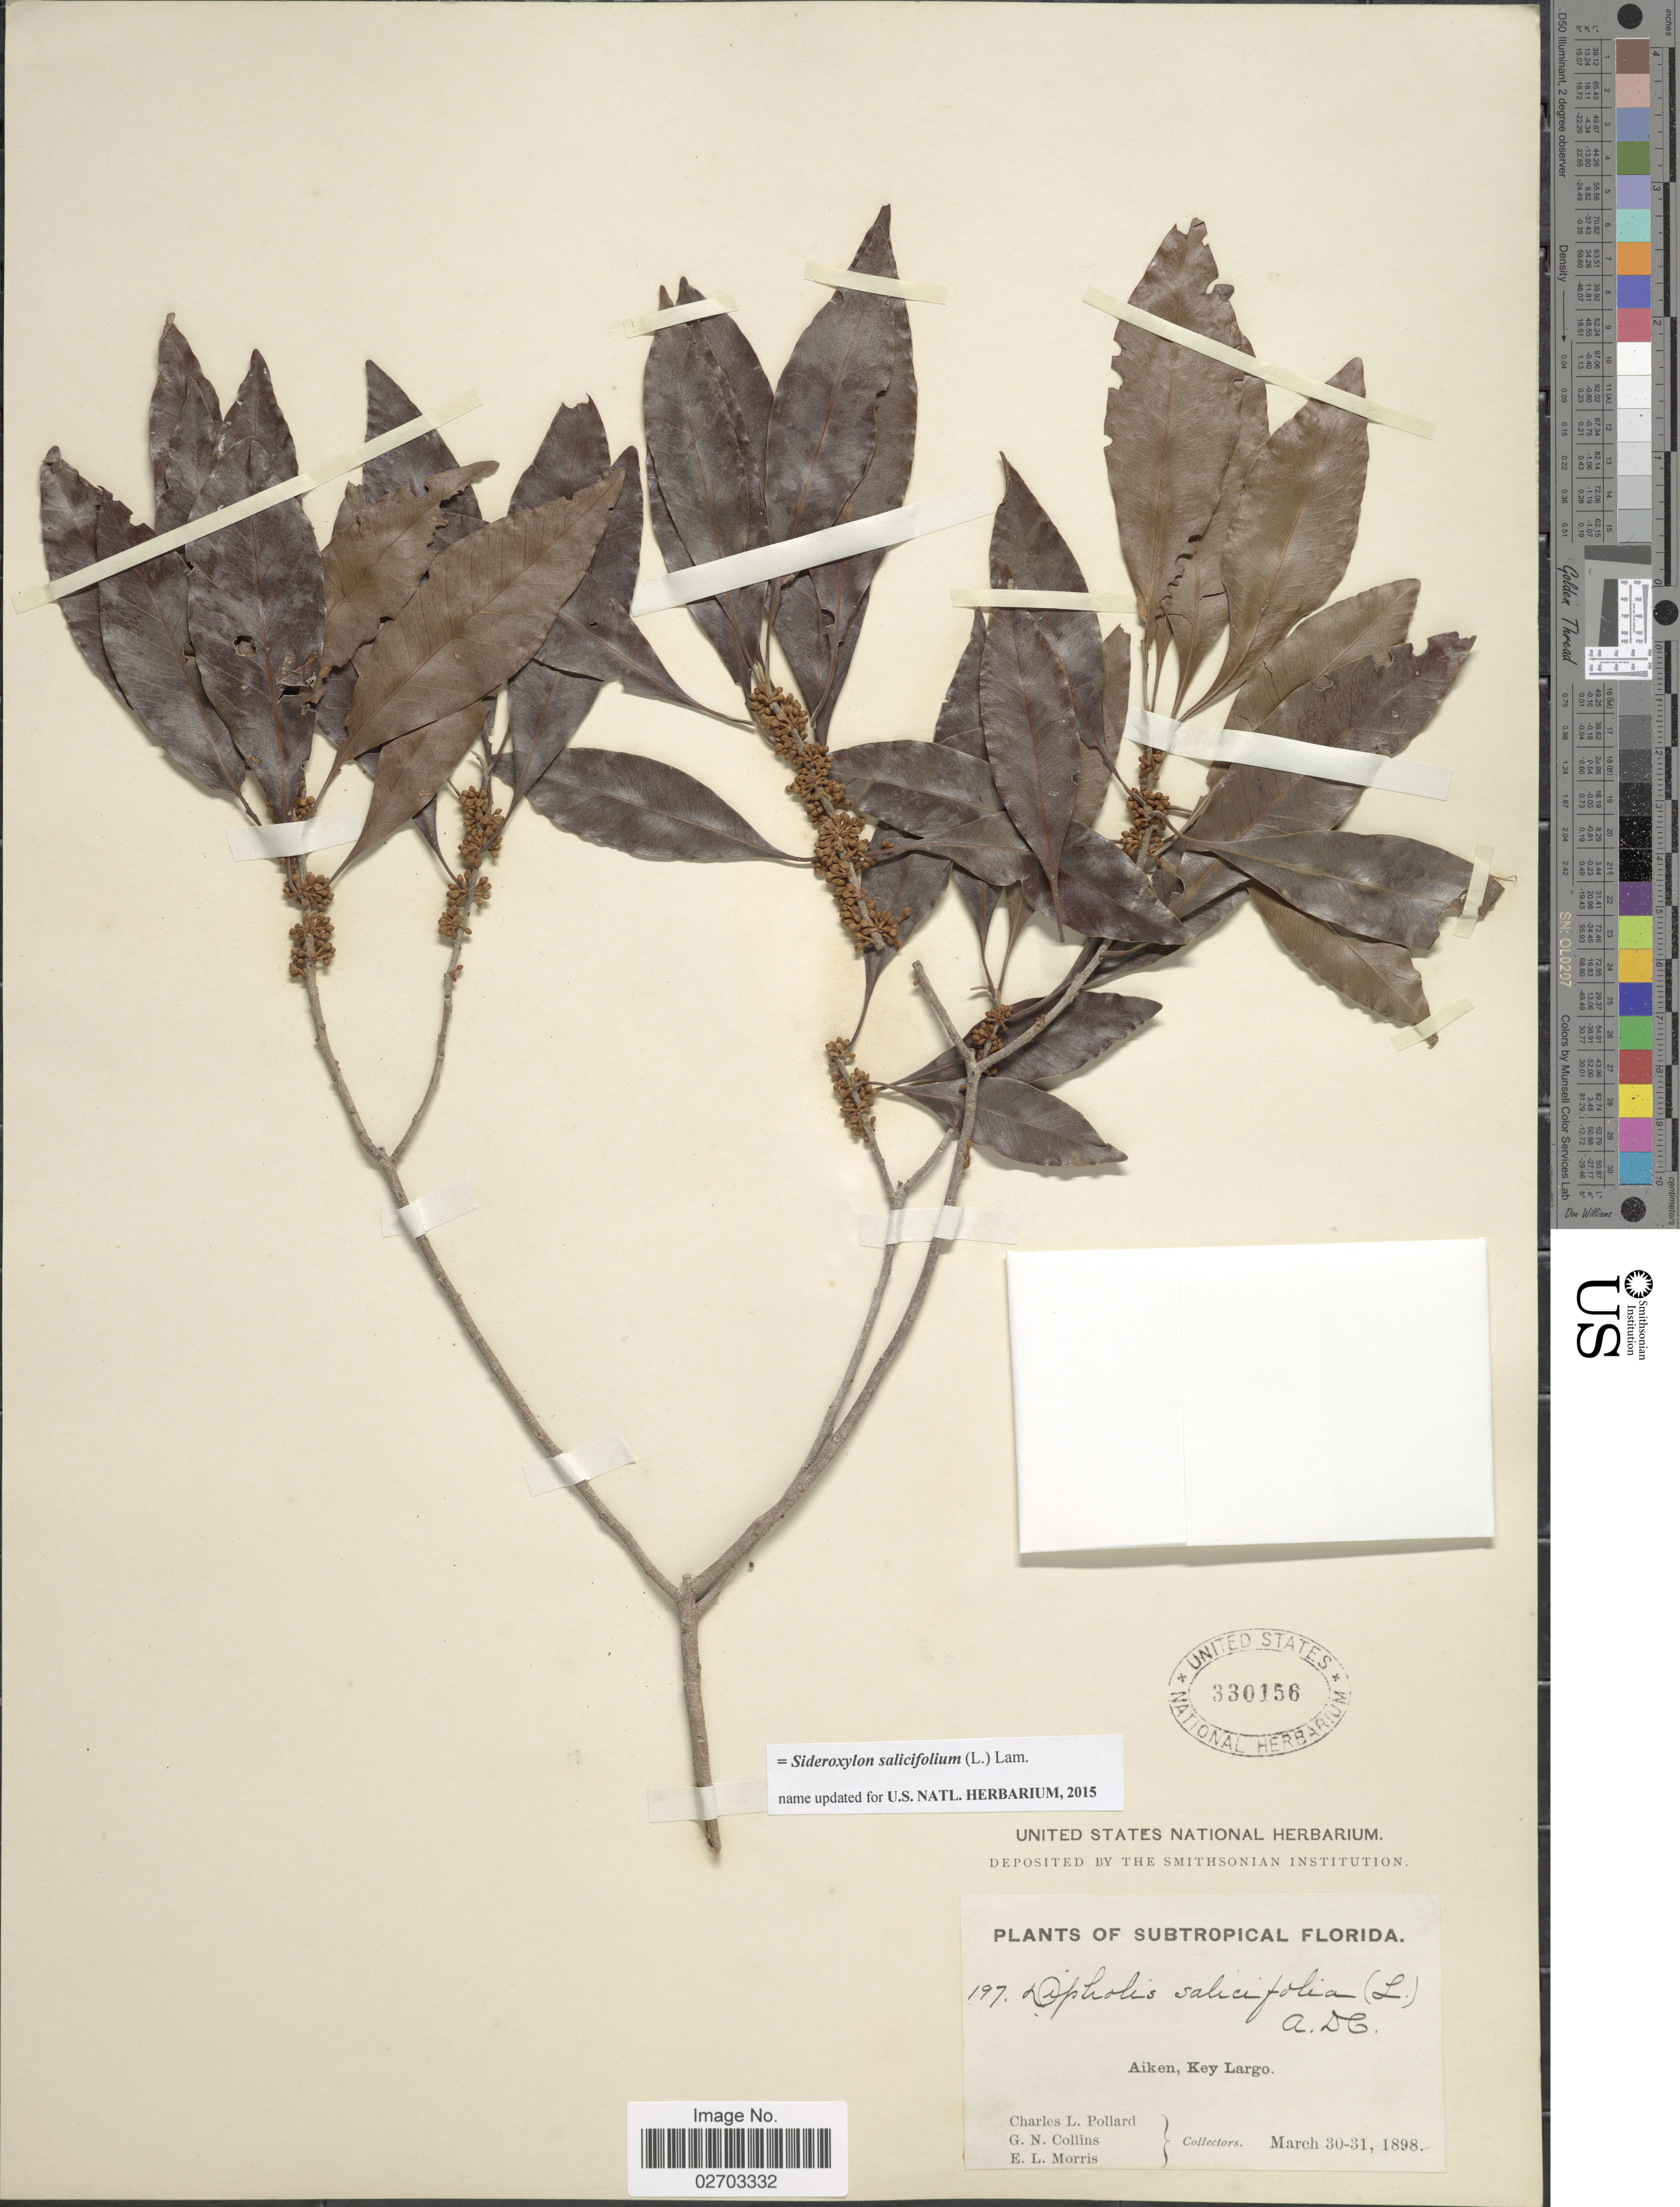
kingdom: Plantae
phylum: Tracheophyta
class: Magnoliopsida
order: Ericales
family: Sapotaceae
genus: Sideroxylon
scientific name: Sideroxylon salicifolium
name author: (L.) Lam.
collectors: C. L. Pollard, G. Collins & E. Morris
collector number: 197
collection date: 1898-03-30/1898-03-31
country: United States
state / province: Florida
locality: Subtropical Florida, Aiken, Key Largo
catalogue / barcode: US 330156